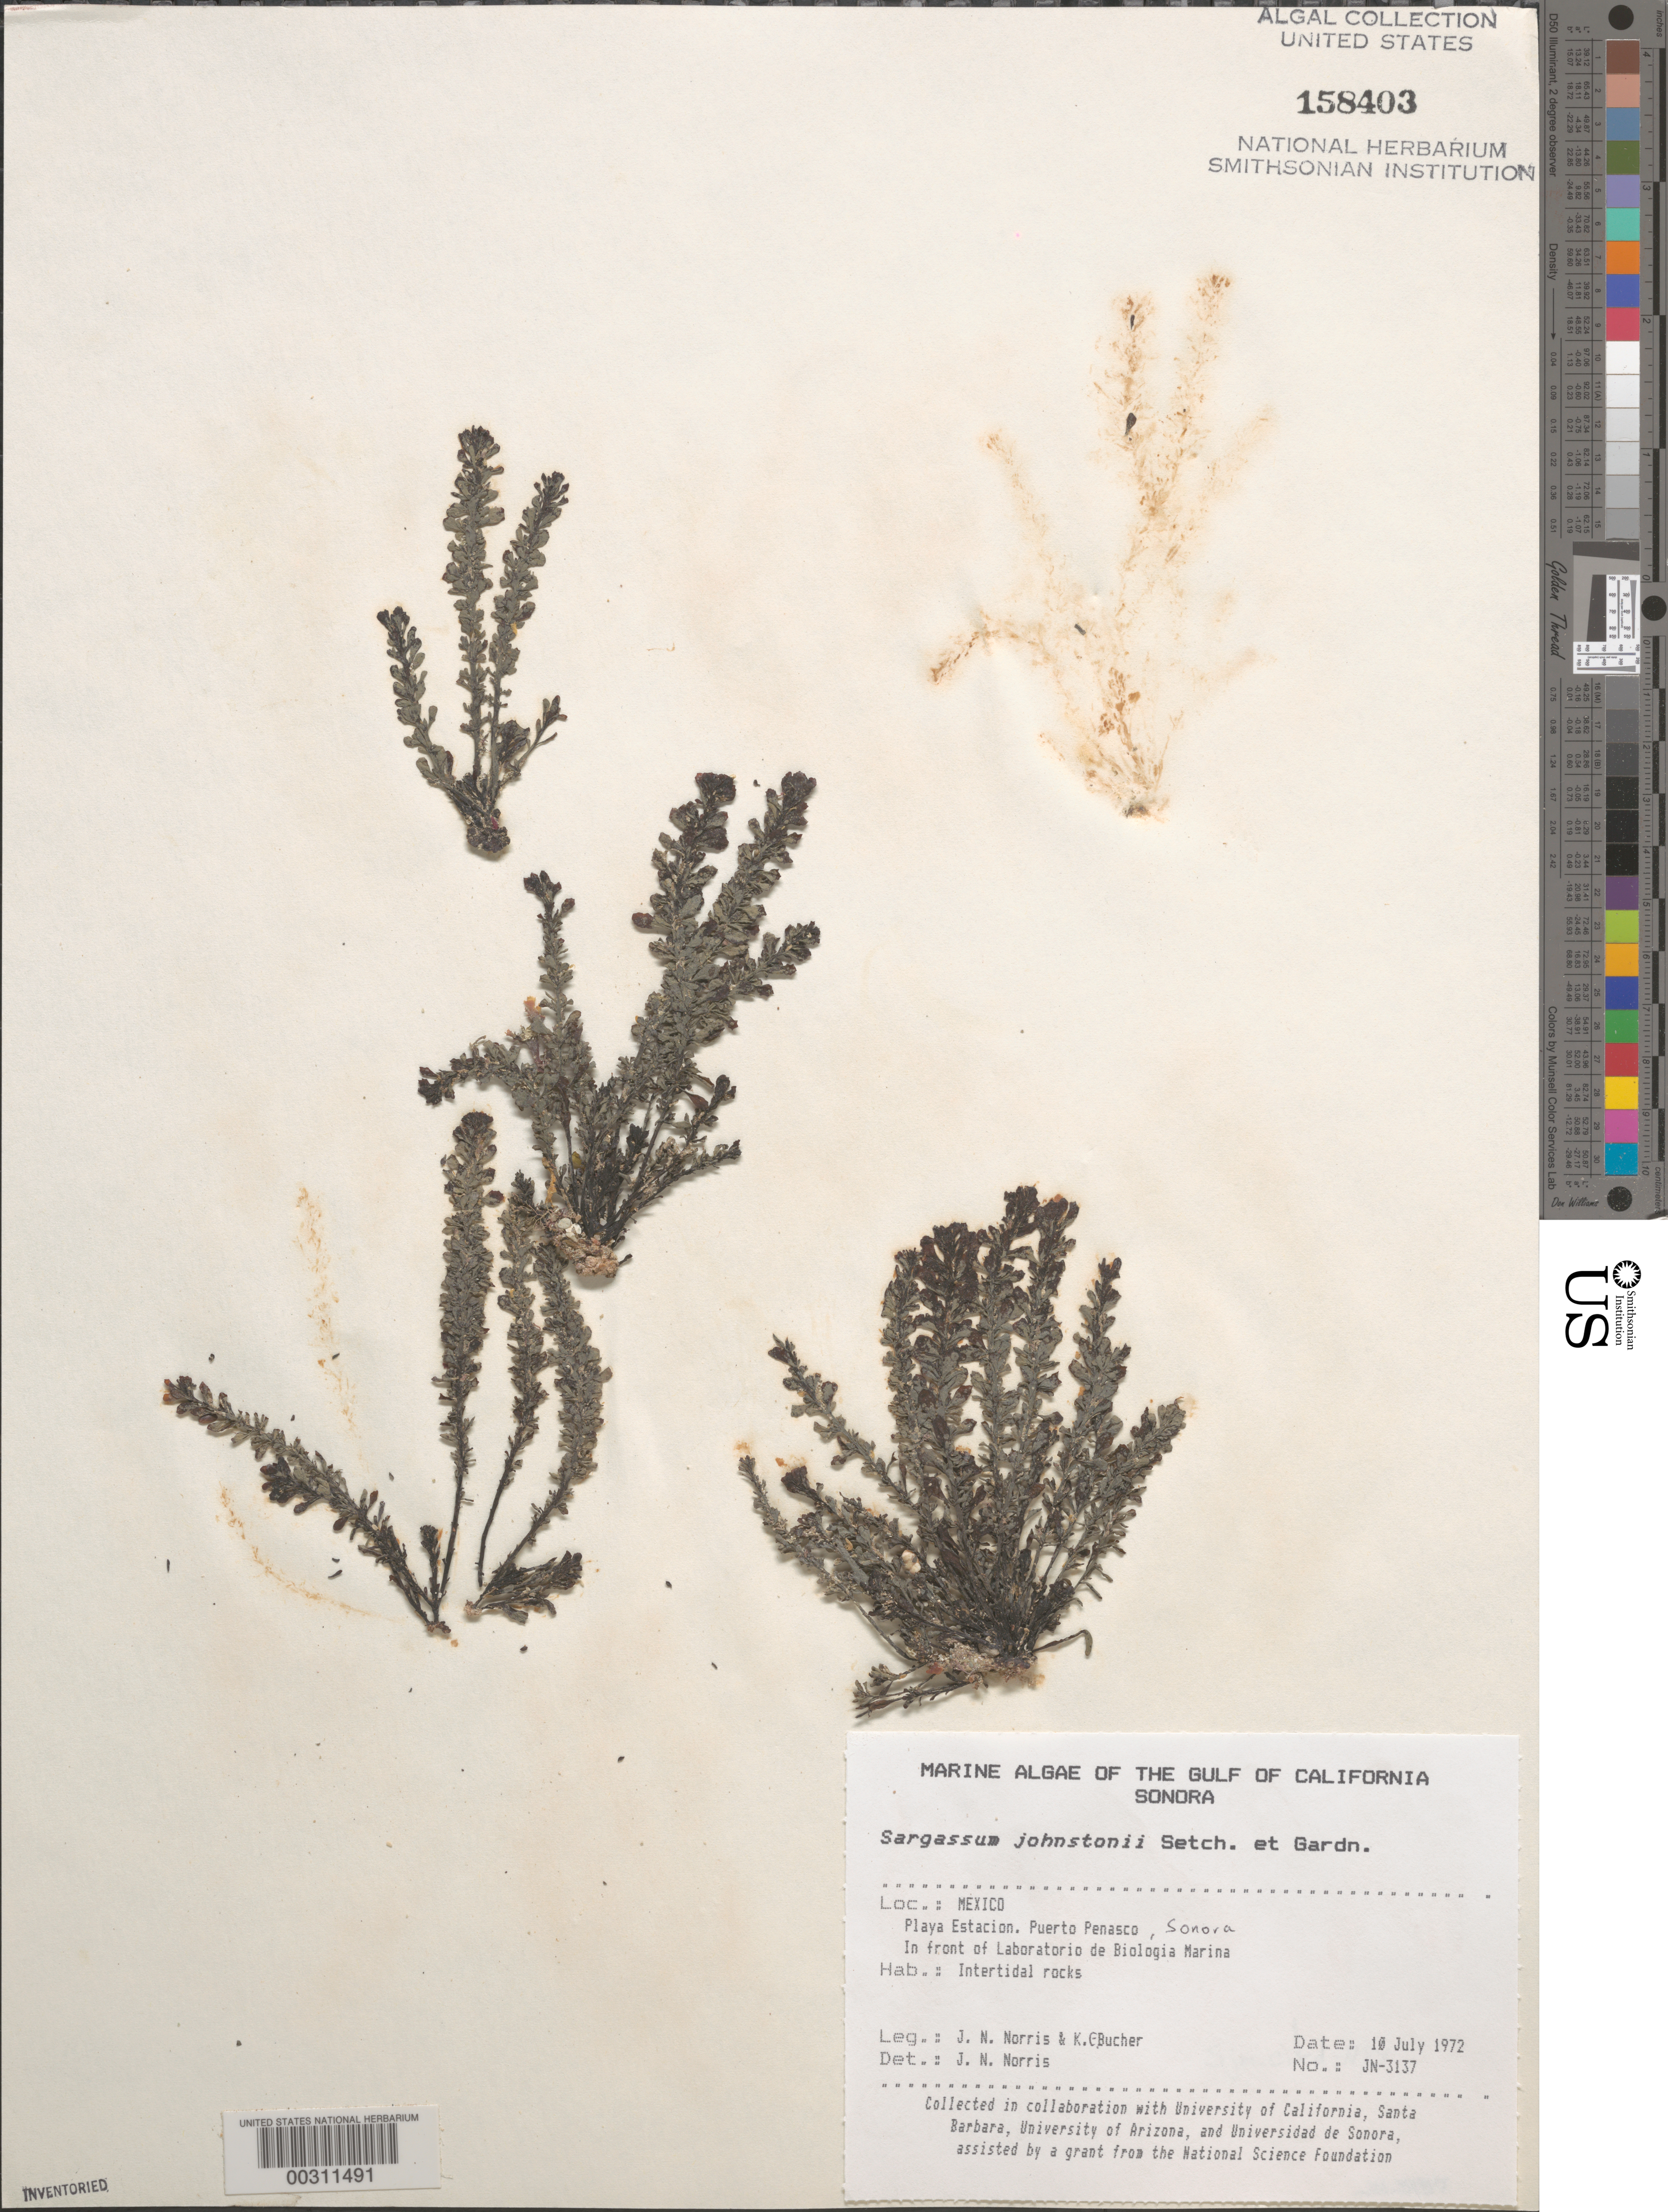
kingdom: Chromista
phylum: Ochrophyta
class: Phaeophyceae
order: Fucales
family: Sargassaceae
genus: Sargassum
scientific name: Sargassum johnstonii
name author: Setchell & N.L. Gardner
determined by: Norris, James N.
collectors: J. N. Norris & K. E. Bucher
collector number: JN-3137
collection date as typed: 10 Jul 1972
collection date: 1972-07-10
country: Mexico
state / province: Sonora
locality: Playa Estacion, Puerto Penasco, marine station shore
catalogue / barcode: US 158403